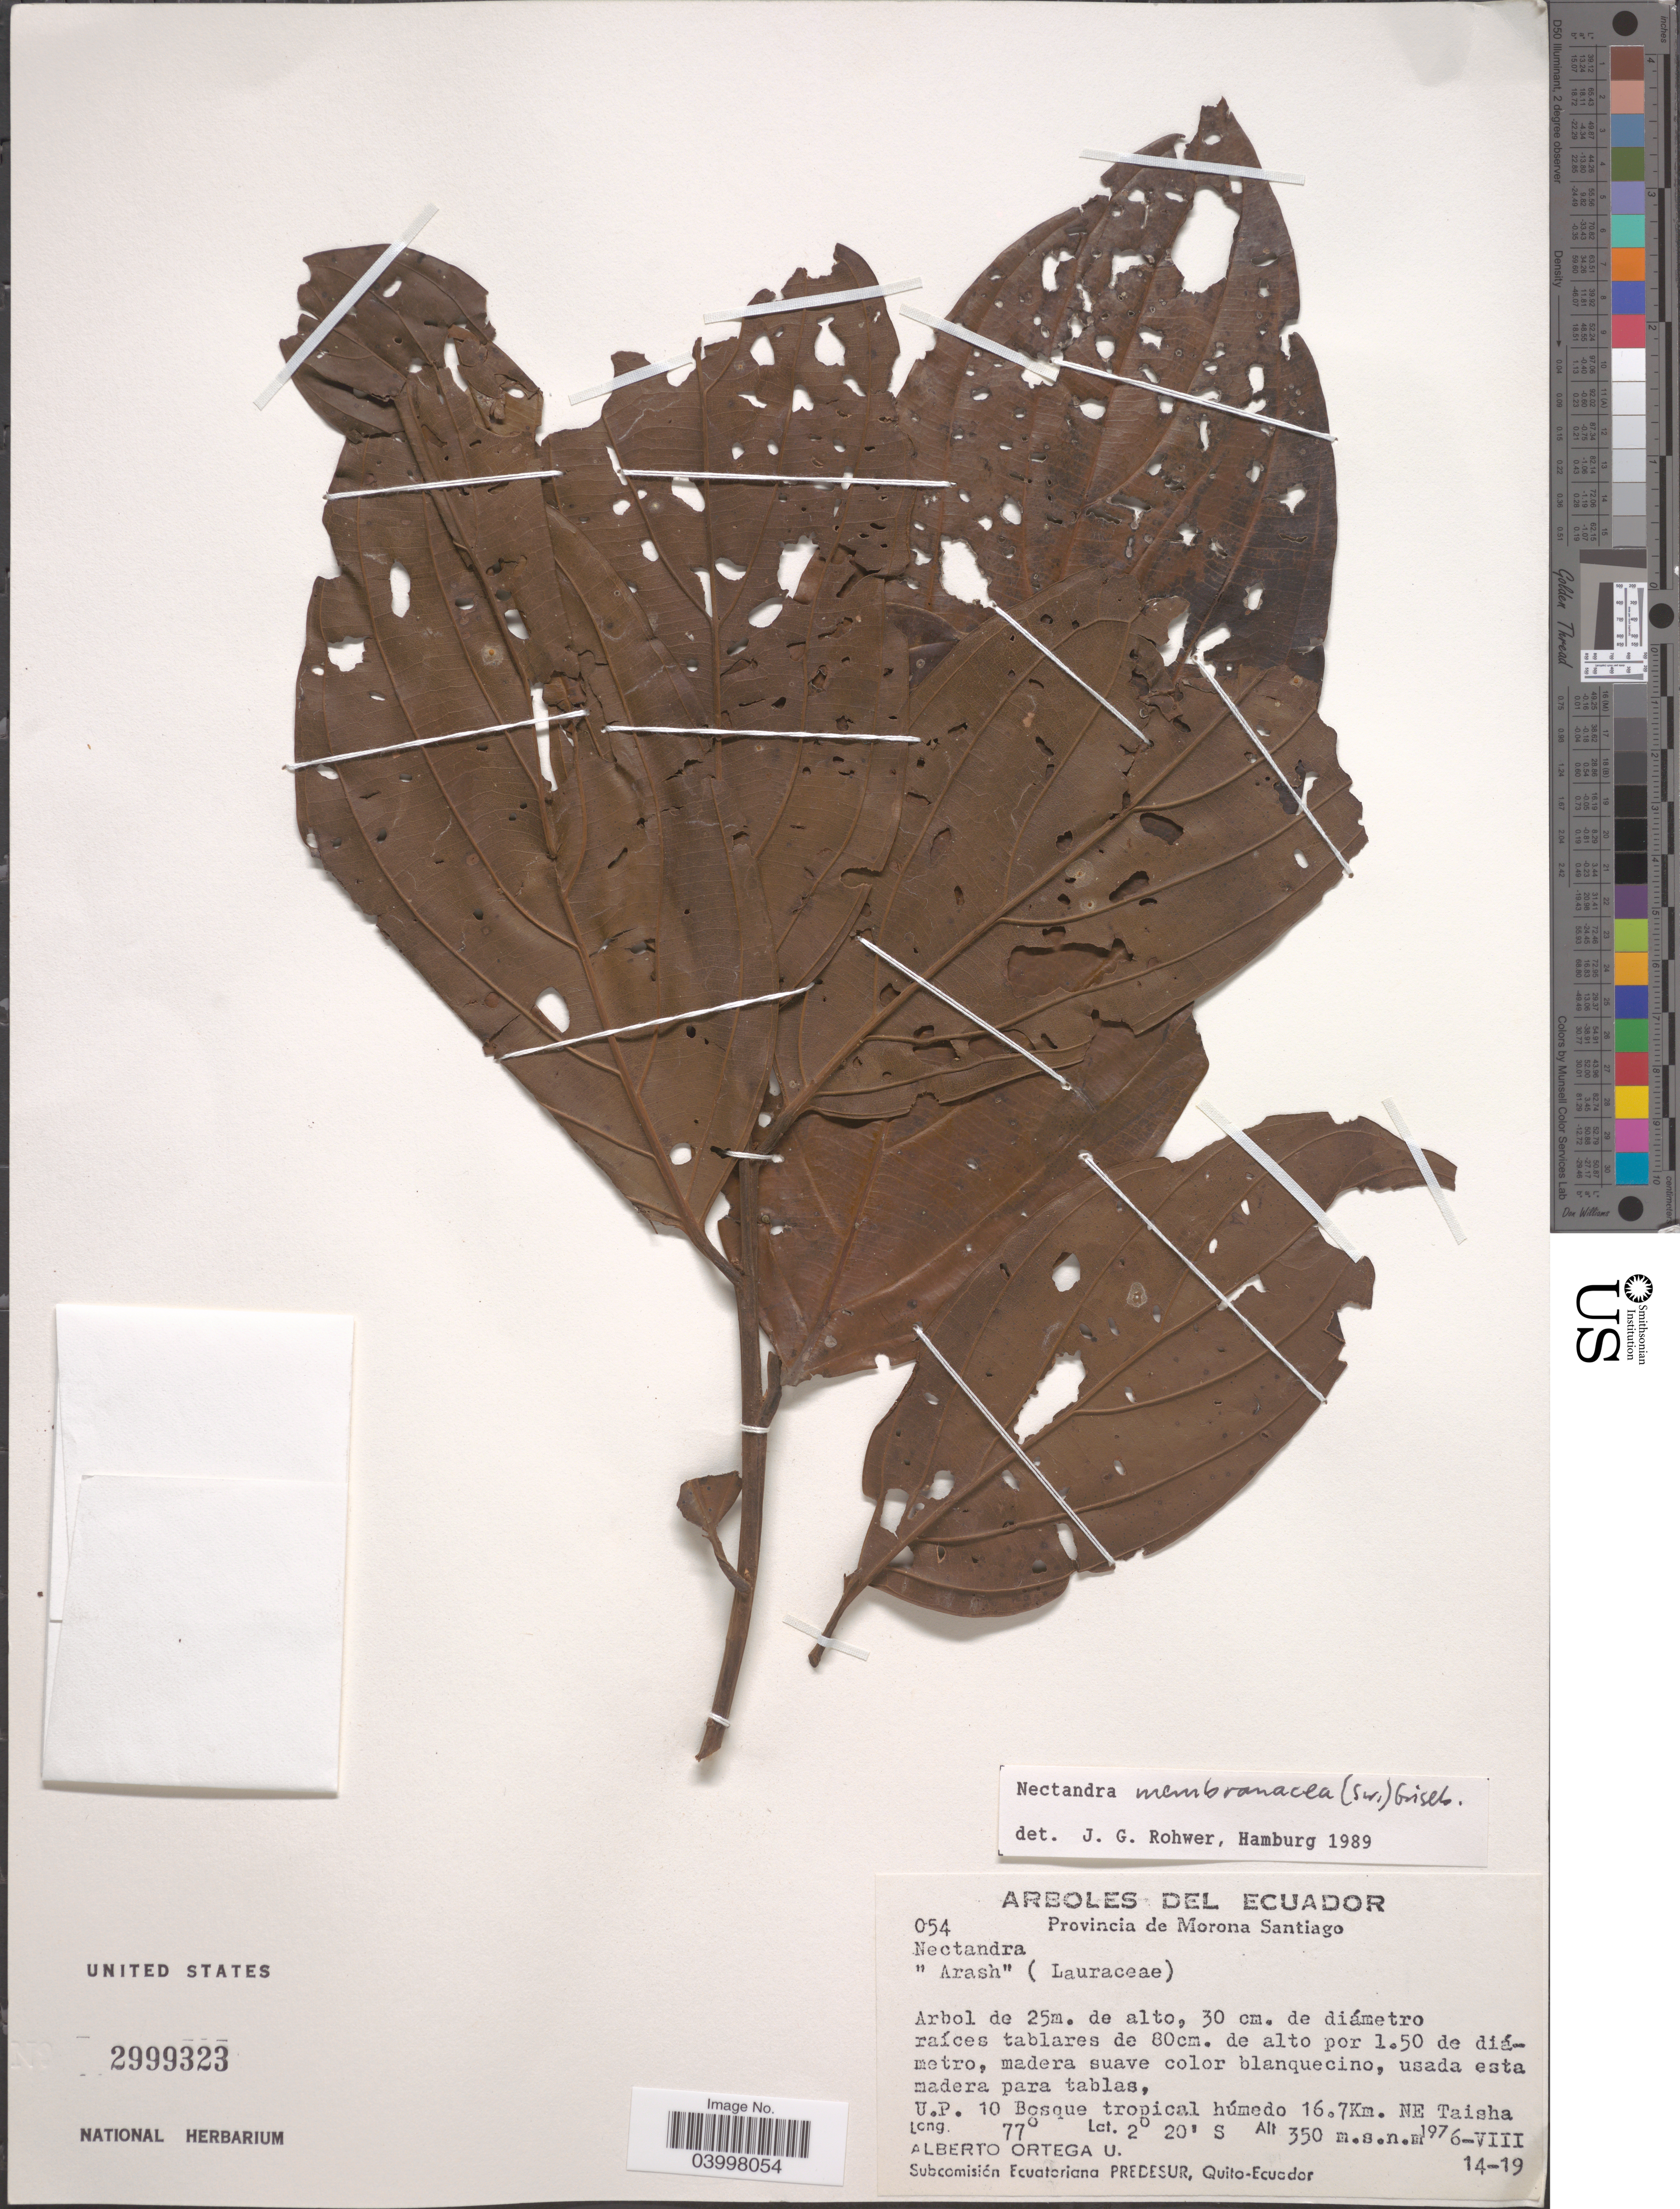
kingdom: Plantae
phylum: Tracheophyta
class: Magnoliopsida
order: Laurales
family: Lauraceae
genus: Nectandra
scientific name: Nectandra membranacea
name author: (Sw.) Griseb.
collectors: A. T. Ortega U.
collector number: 054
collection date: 1976-08-14/1976-08-19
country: Ecuador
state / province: Morona-Santiago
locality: U.P. 10 Bosque tropical húmedo 16.7Km. NE Taisha.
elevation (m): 350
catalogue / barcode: US 2999323